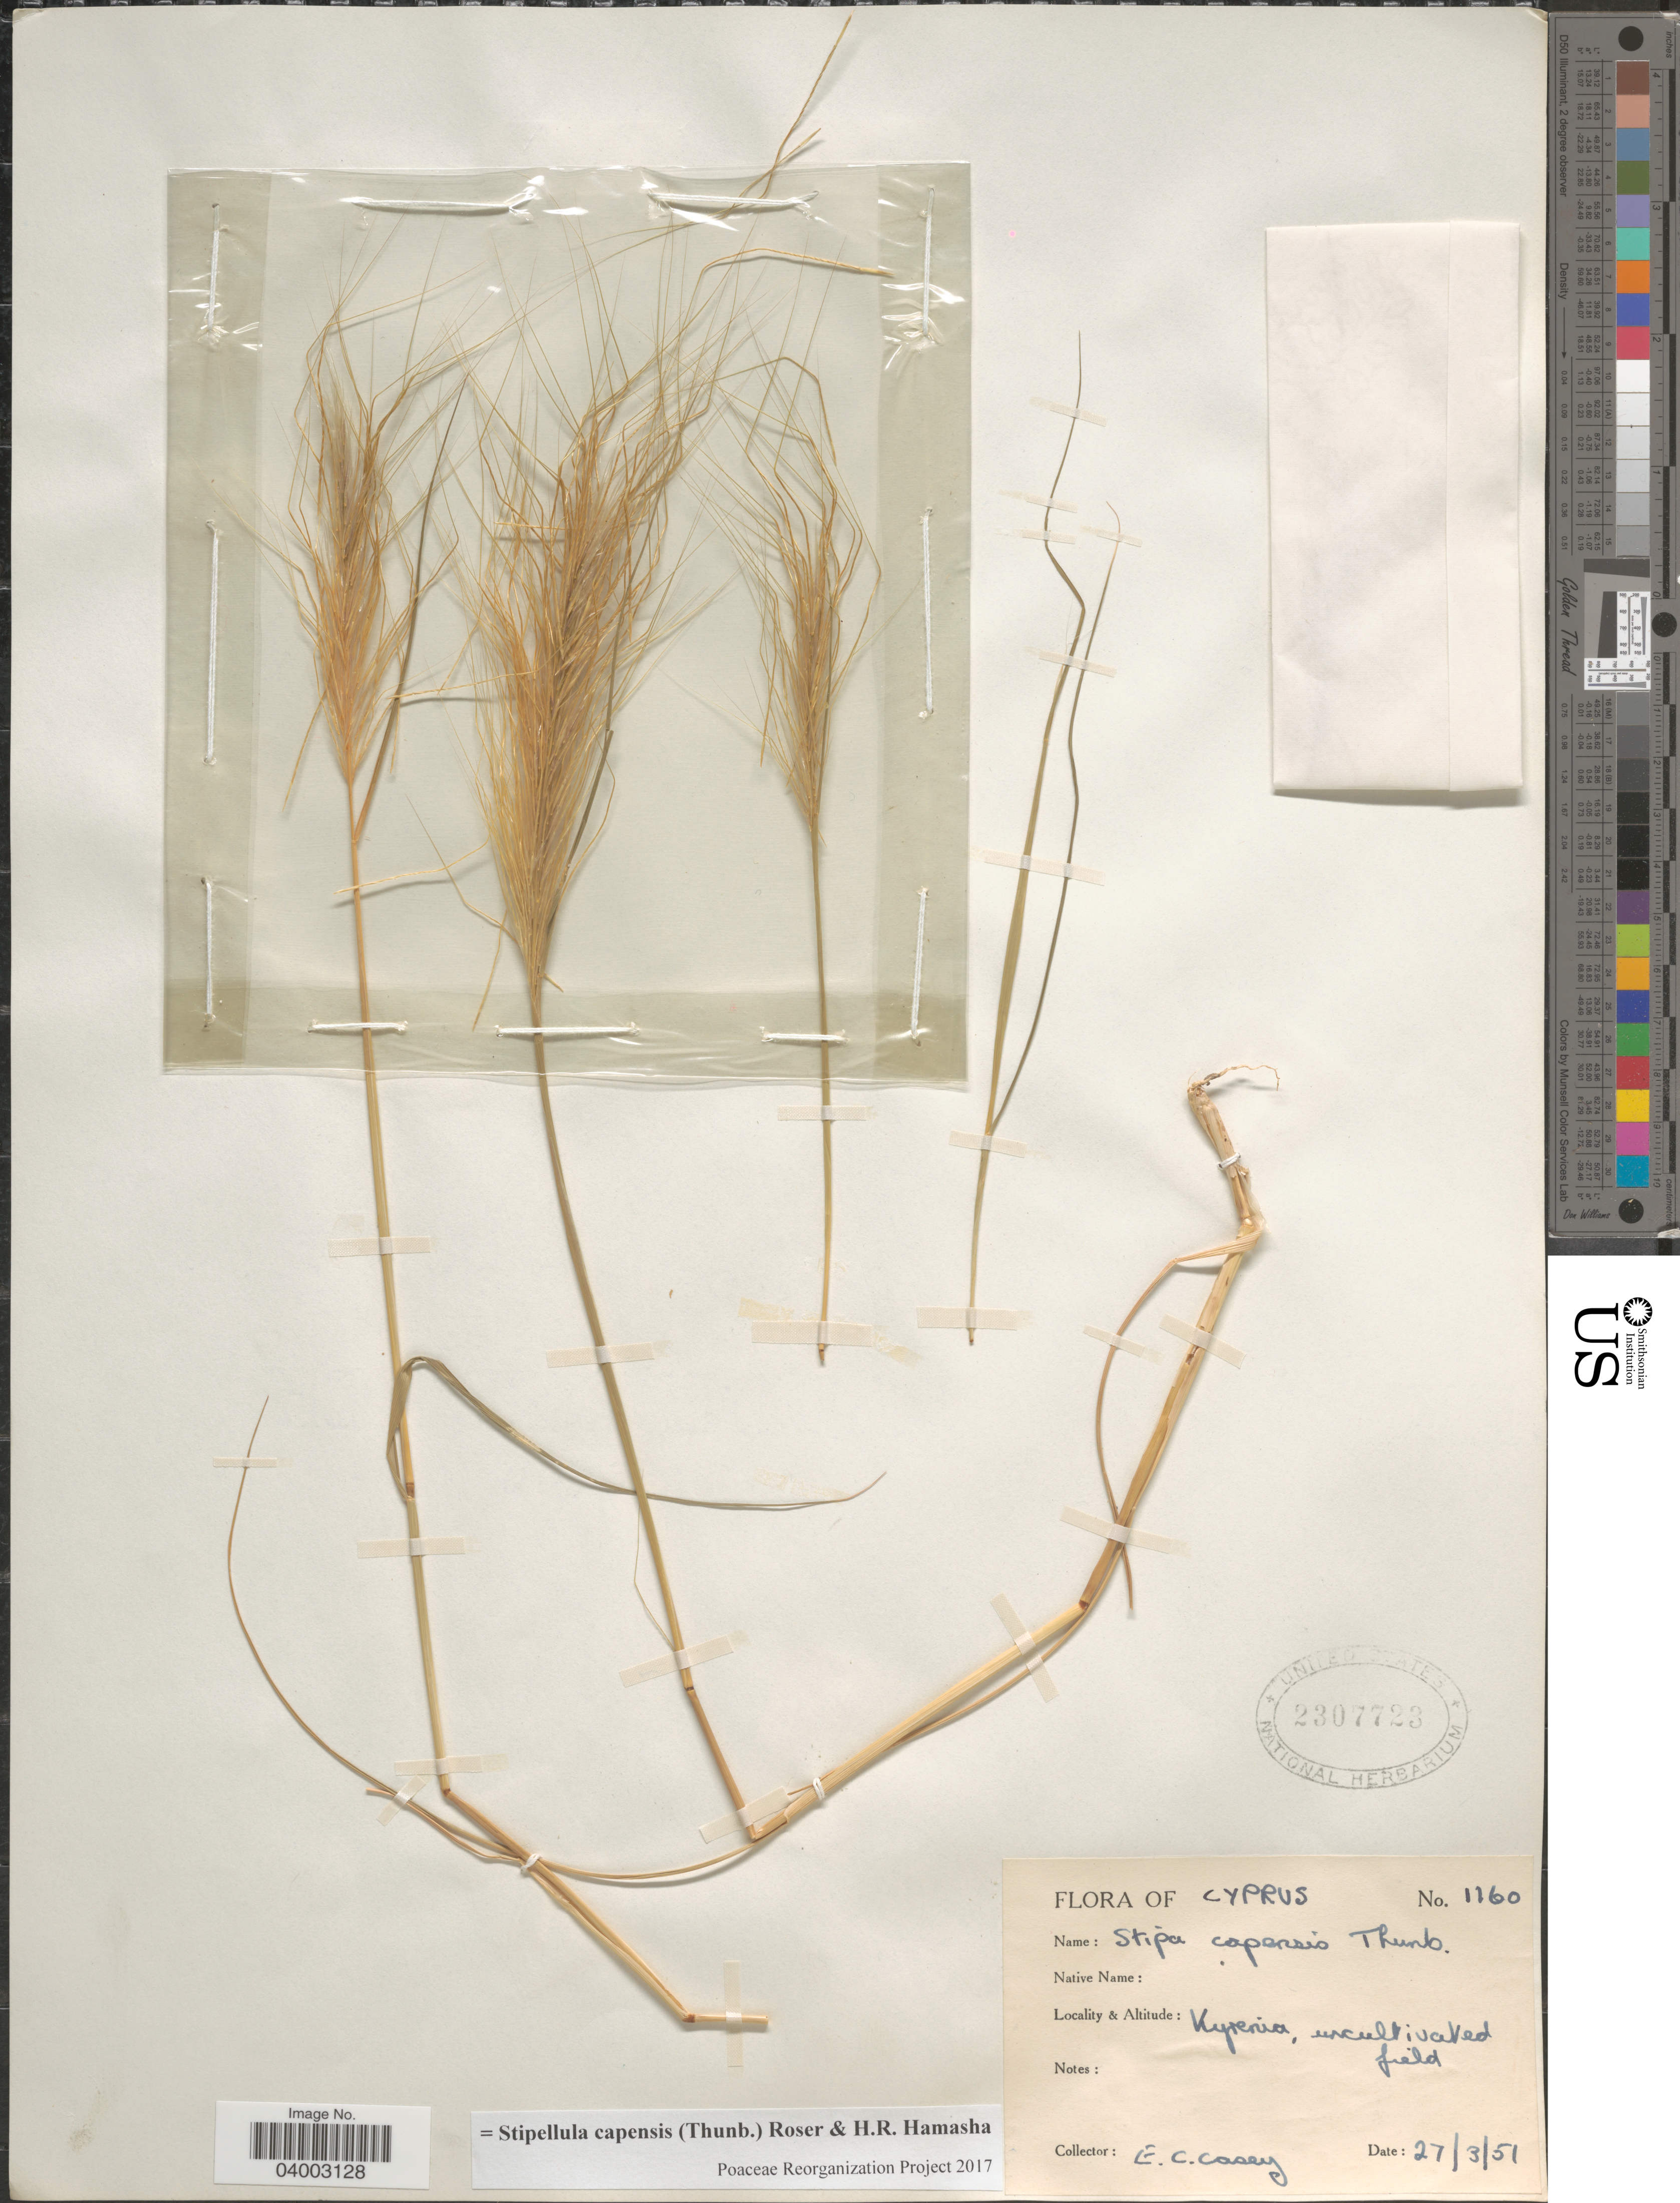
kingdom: Plantae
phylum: Tracheophyta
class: Liliopsida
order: Poales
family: Poaceae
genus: Stipellula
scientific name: Stipellula capensis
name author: (Thunb.) Röser & H. R. Hamasha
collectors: E. Casey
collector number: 1160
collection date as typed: Transcribed d/m/y: 27/3/51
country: Cyprus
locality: Kyrenia, uncultivated field.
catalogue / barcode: US 2307723